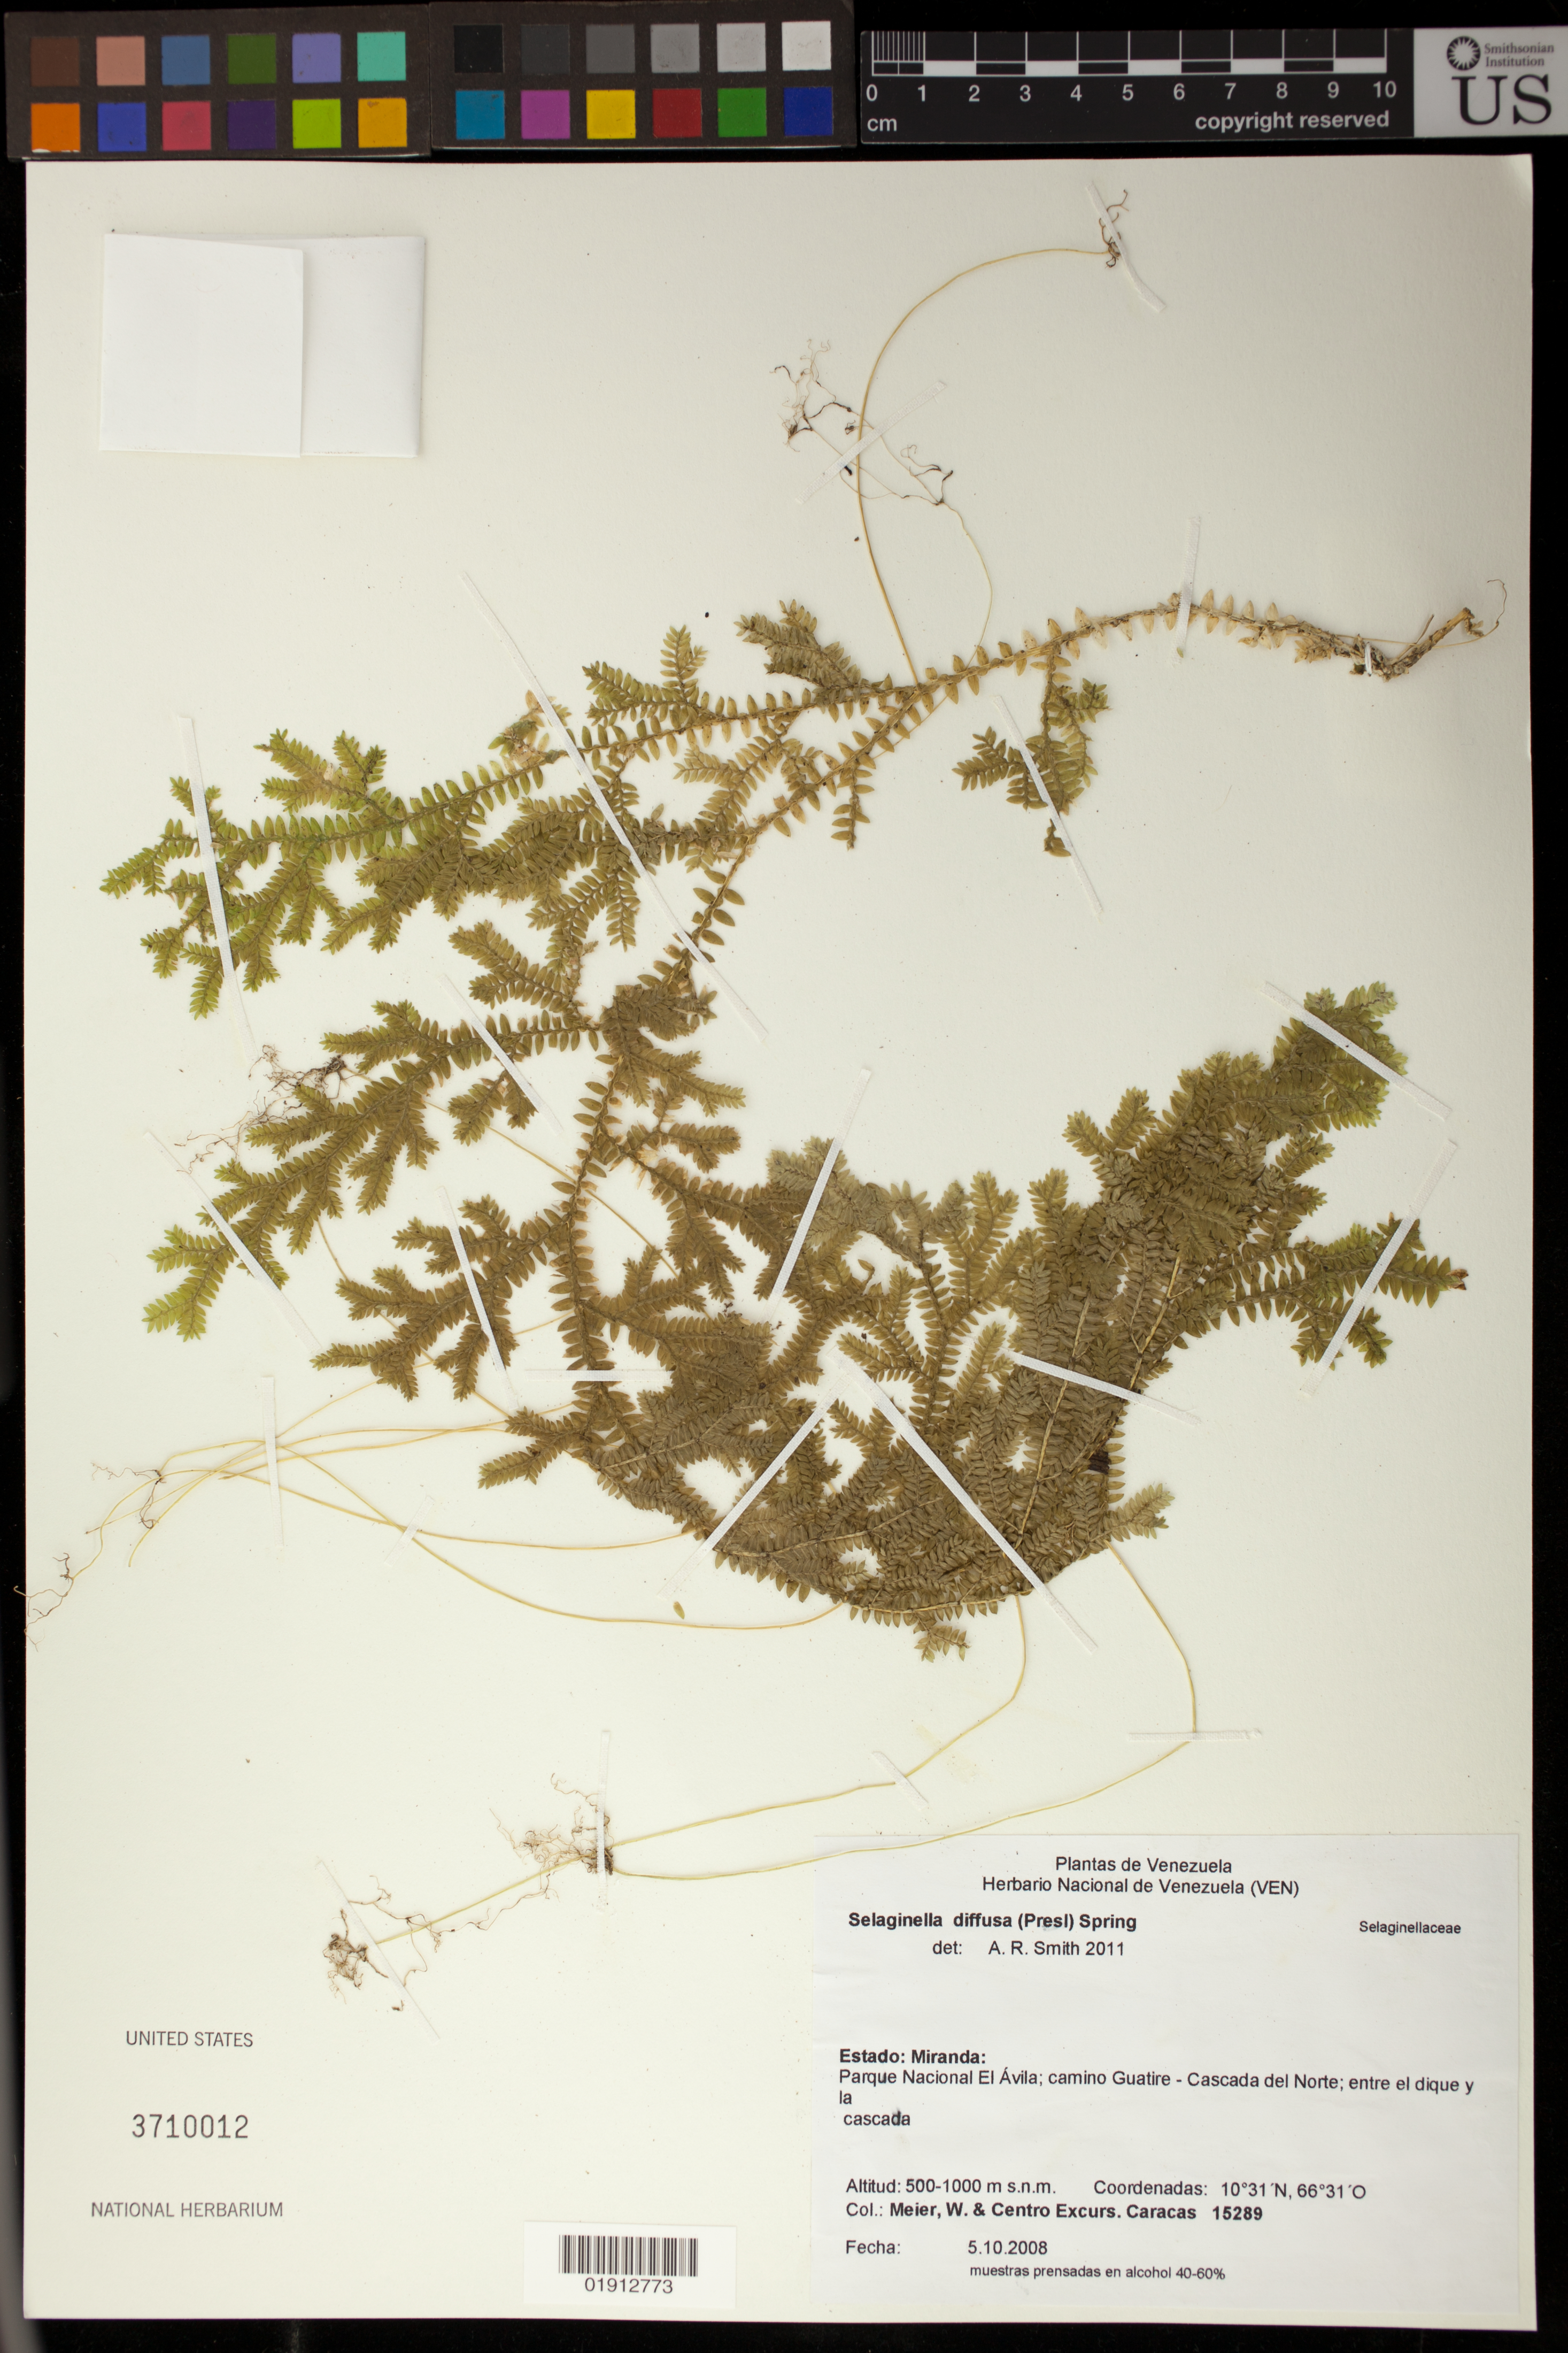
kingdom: Plantae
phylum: Tracheophyta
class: Lycopodiopsida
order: Selaginellales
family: Selaginellaceae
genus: Selaginella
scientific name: Selaginella diffusa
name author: (C. Presl) Spring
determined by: Smith, Alan R., (UC)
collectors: W. Meier & Centro Excurs. Caracas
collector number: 15289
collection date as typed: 5.10.2008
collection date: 2008-10-05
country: Venezuela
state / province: Miranda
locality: Estado: Miranda, Parque Nacional El Avila; camino Guatire - Cascada del Norte; entre el dique y la cascada.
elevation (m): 500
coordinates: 10 31 N, 66 31 O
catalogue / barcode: US 3710012